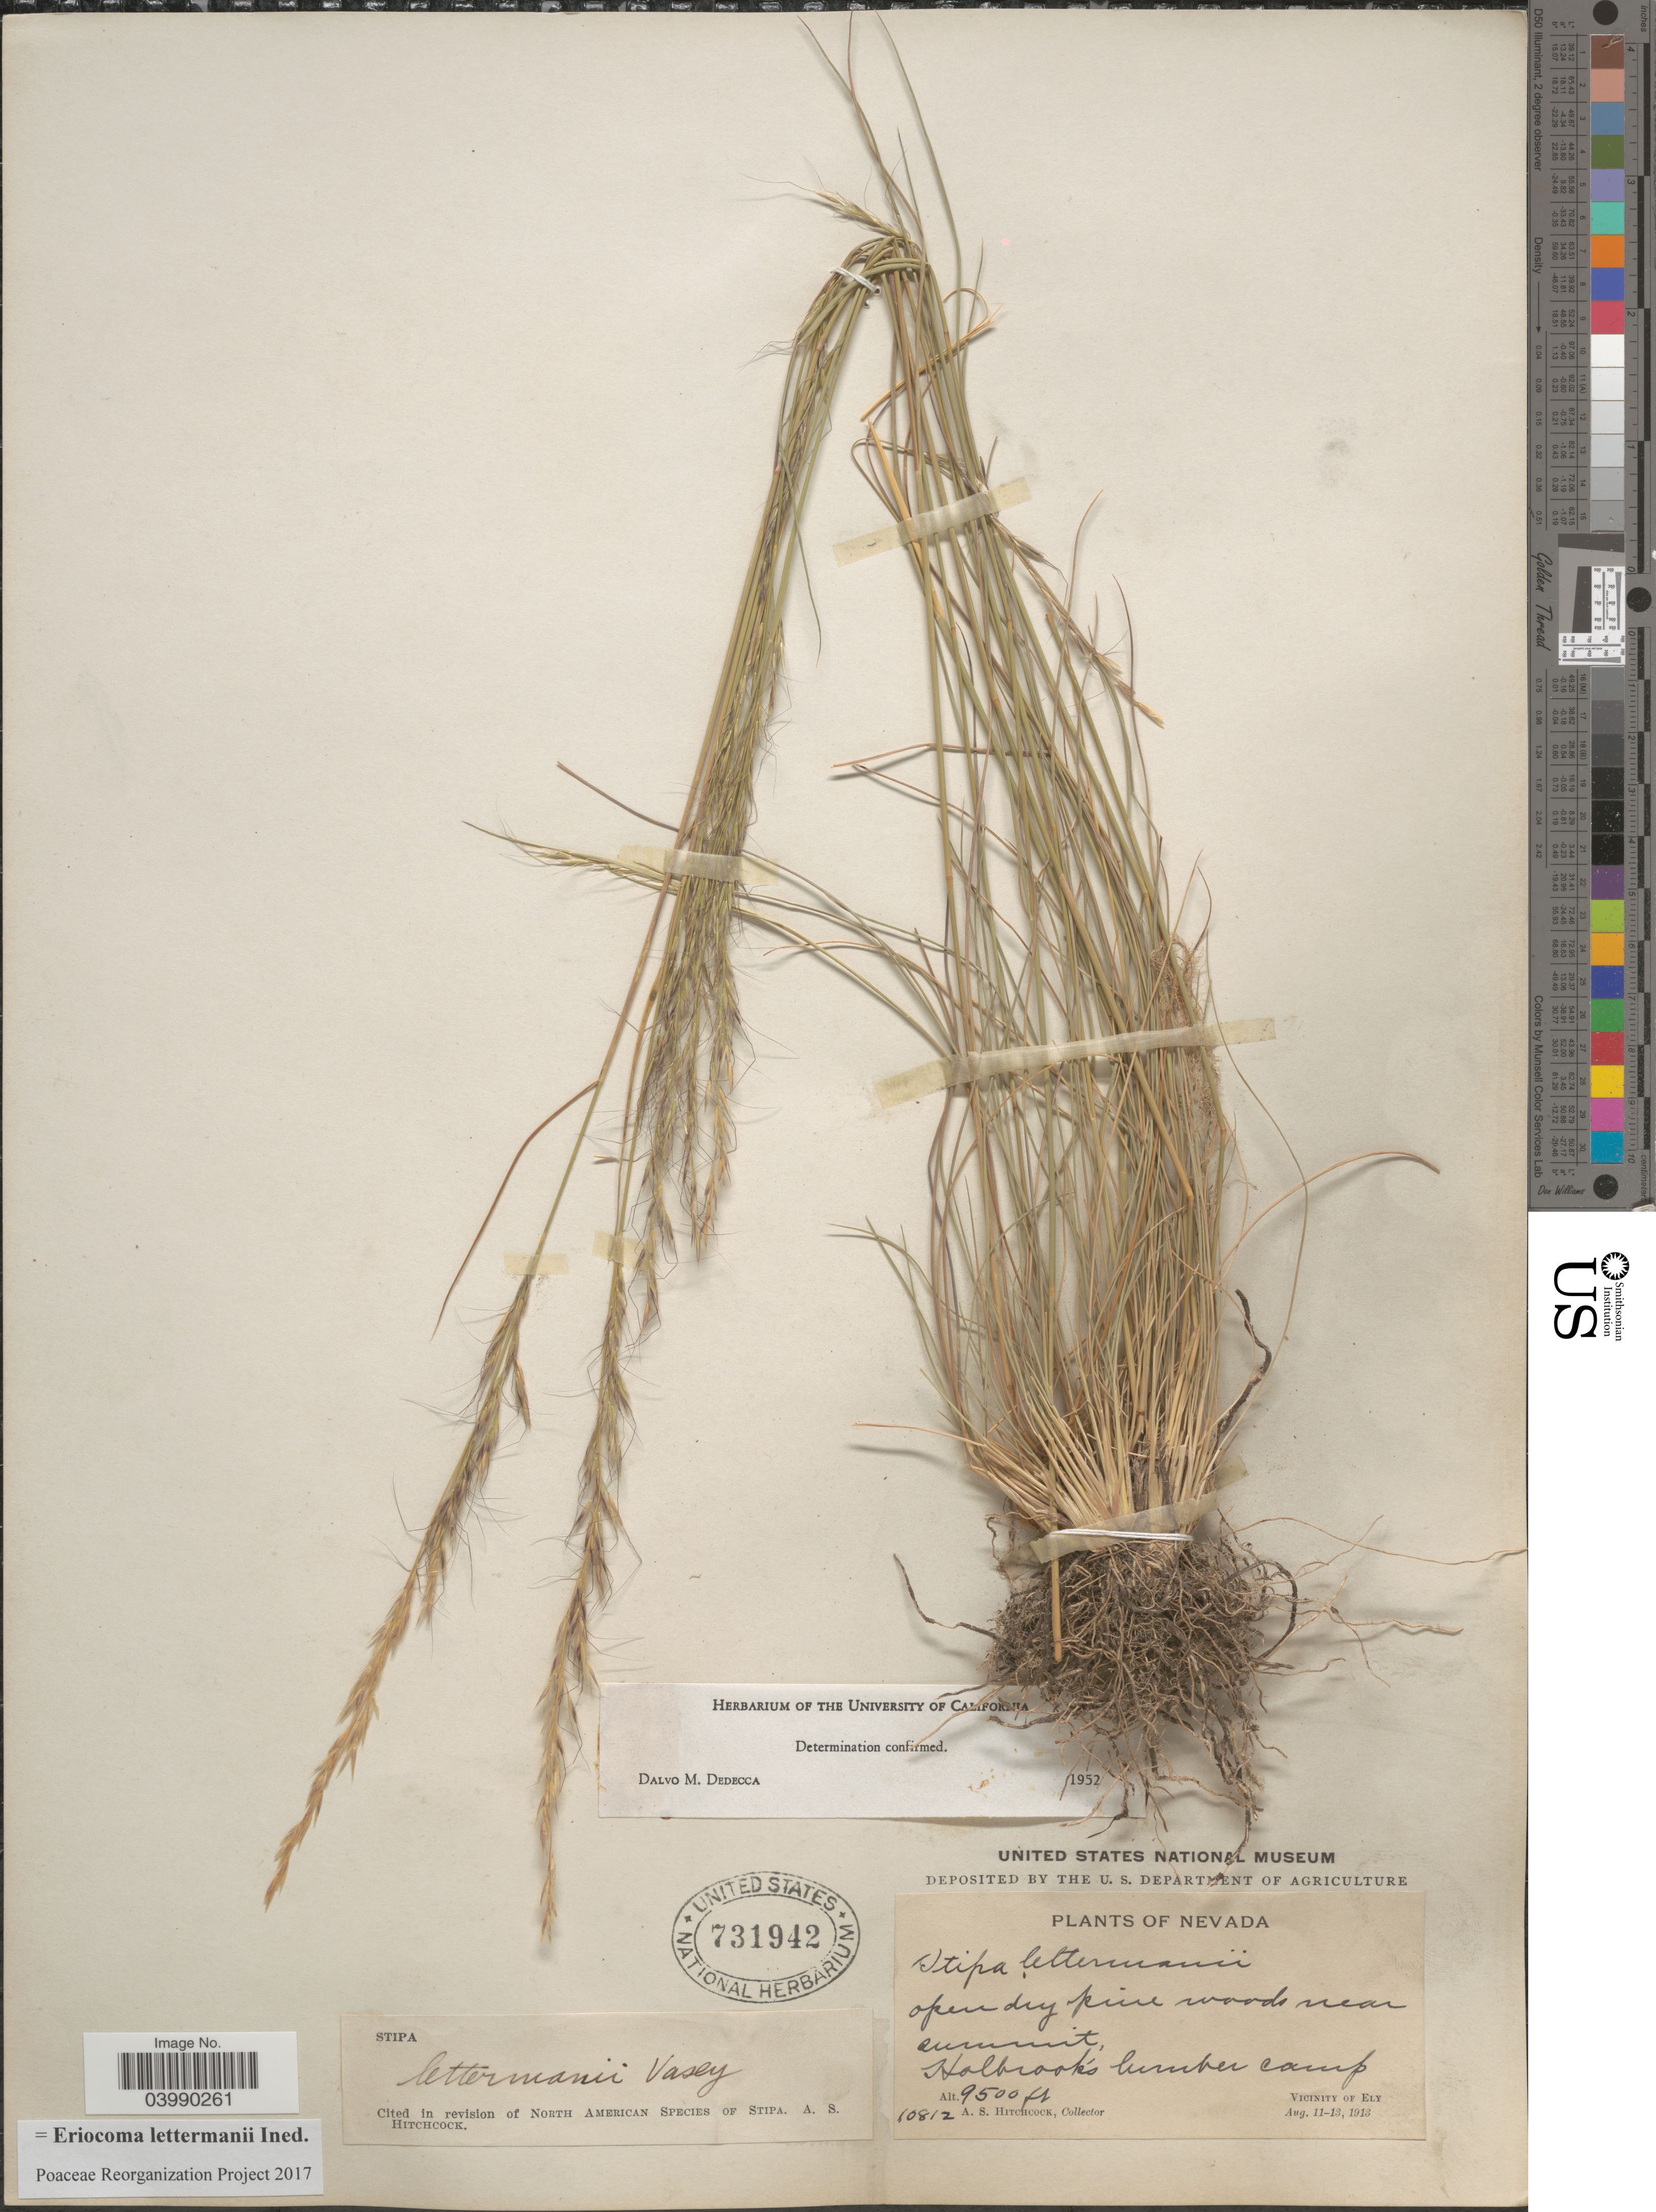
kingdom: Plantae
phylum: Tracheophyta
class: Liliopsida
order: Poales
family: Poaceae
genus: Eriocoma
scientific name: Eriocoma lettermanii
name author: (Vasey) Romasch.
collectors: A. S. Hitchcock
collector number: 10812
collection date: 1913-08-11/1913-08-13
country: United States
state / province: Nevada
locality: Woods near summit. Holbrook's lumber camp. Vicinity of Ely.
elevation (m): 2896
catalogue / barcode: US 731942